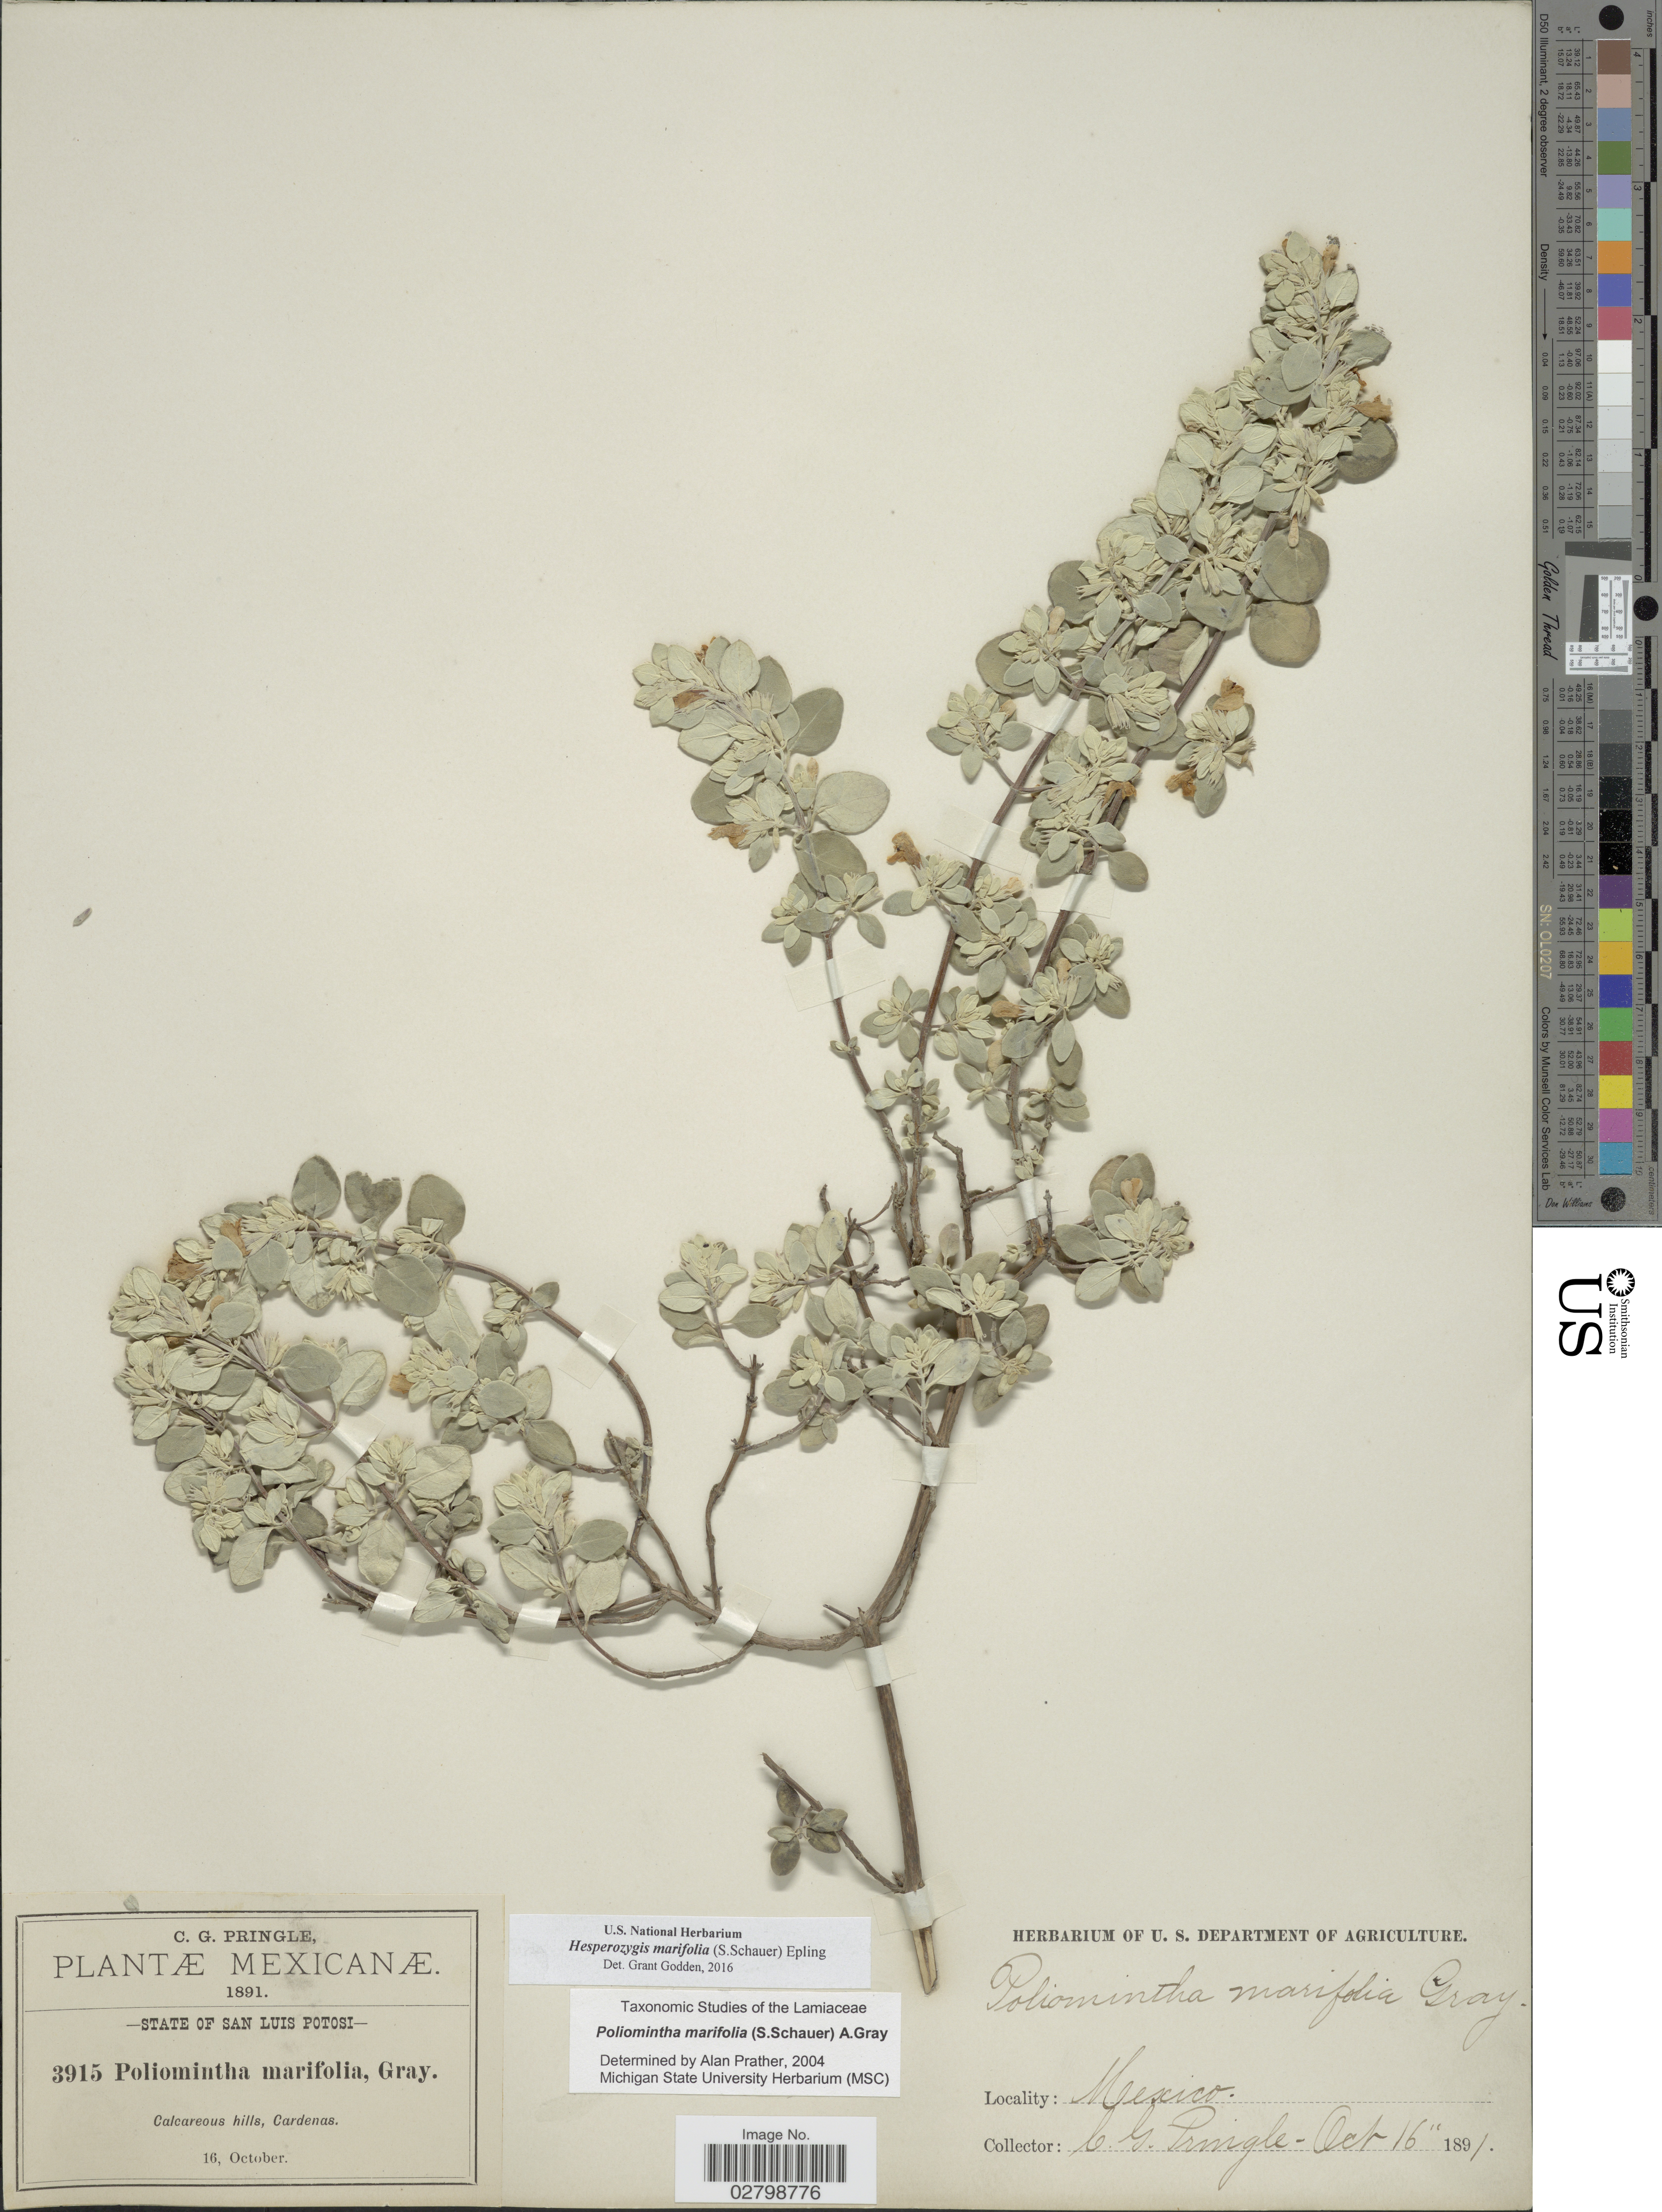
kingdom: Plantae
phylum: Tracheophyta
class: Magnoliopsida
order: Lamiales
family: Lamiaceae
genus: Hesperozygis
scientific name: Hesperozygis marifolia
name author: (S. Schauer) Epling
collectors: C. G. Pringle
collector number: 3915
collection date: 1891-10-16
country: Mexico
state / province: San Luis Potosí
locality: Calcareous hills, Cardenas.